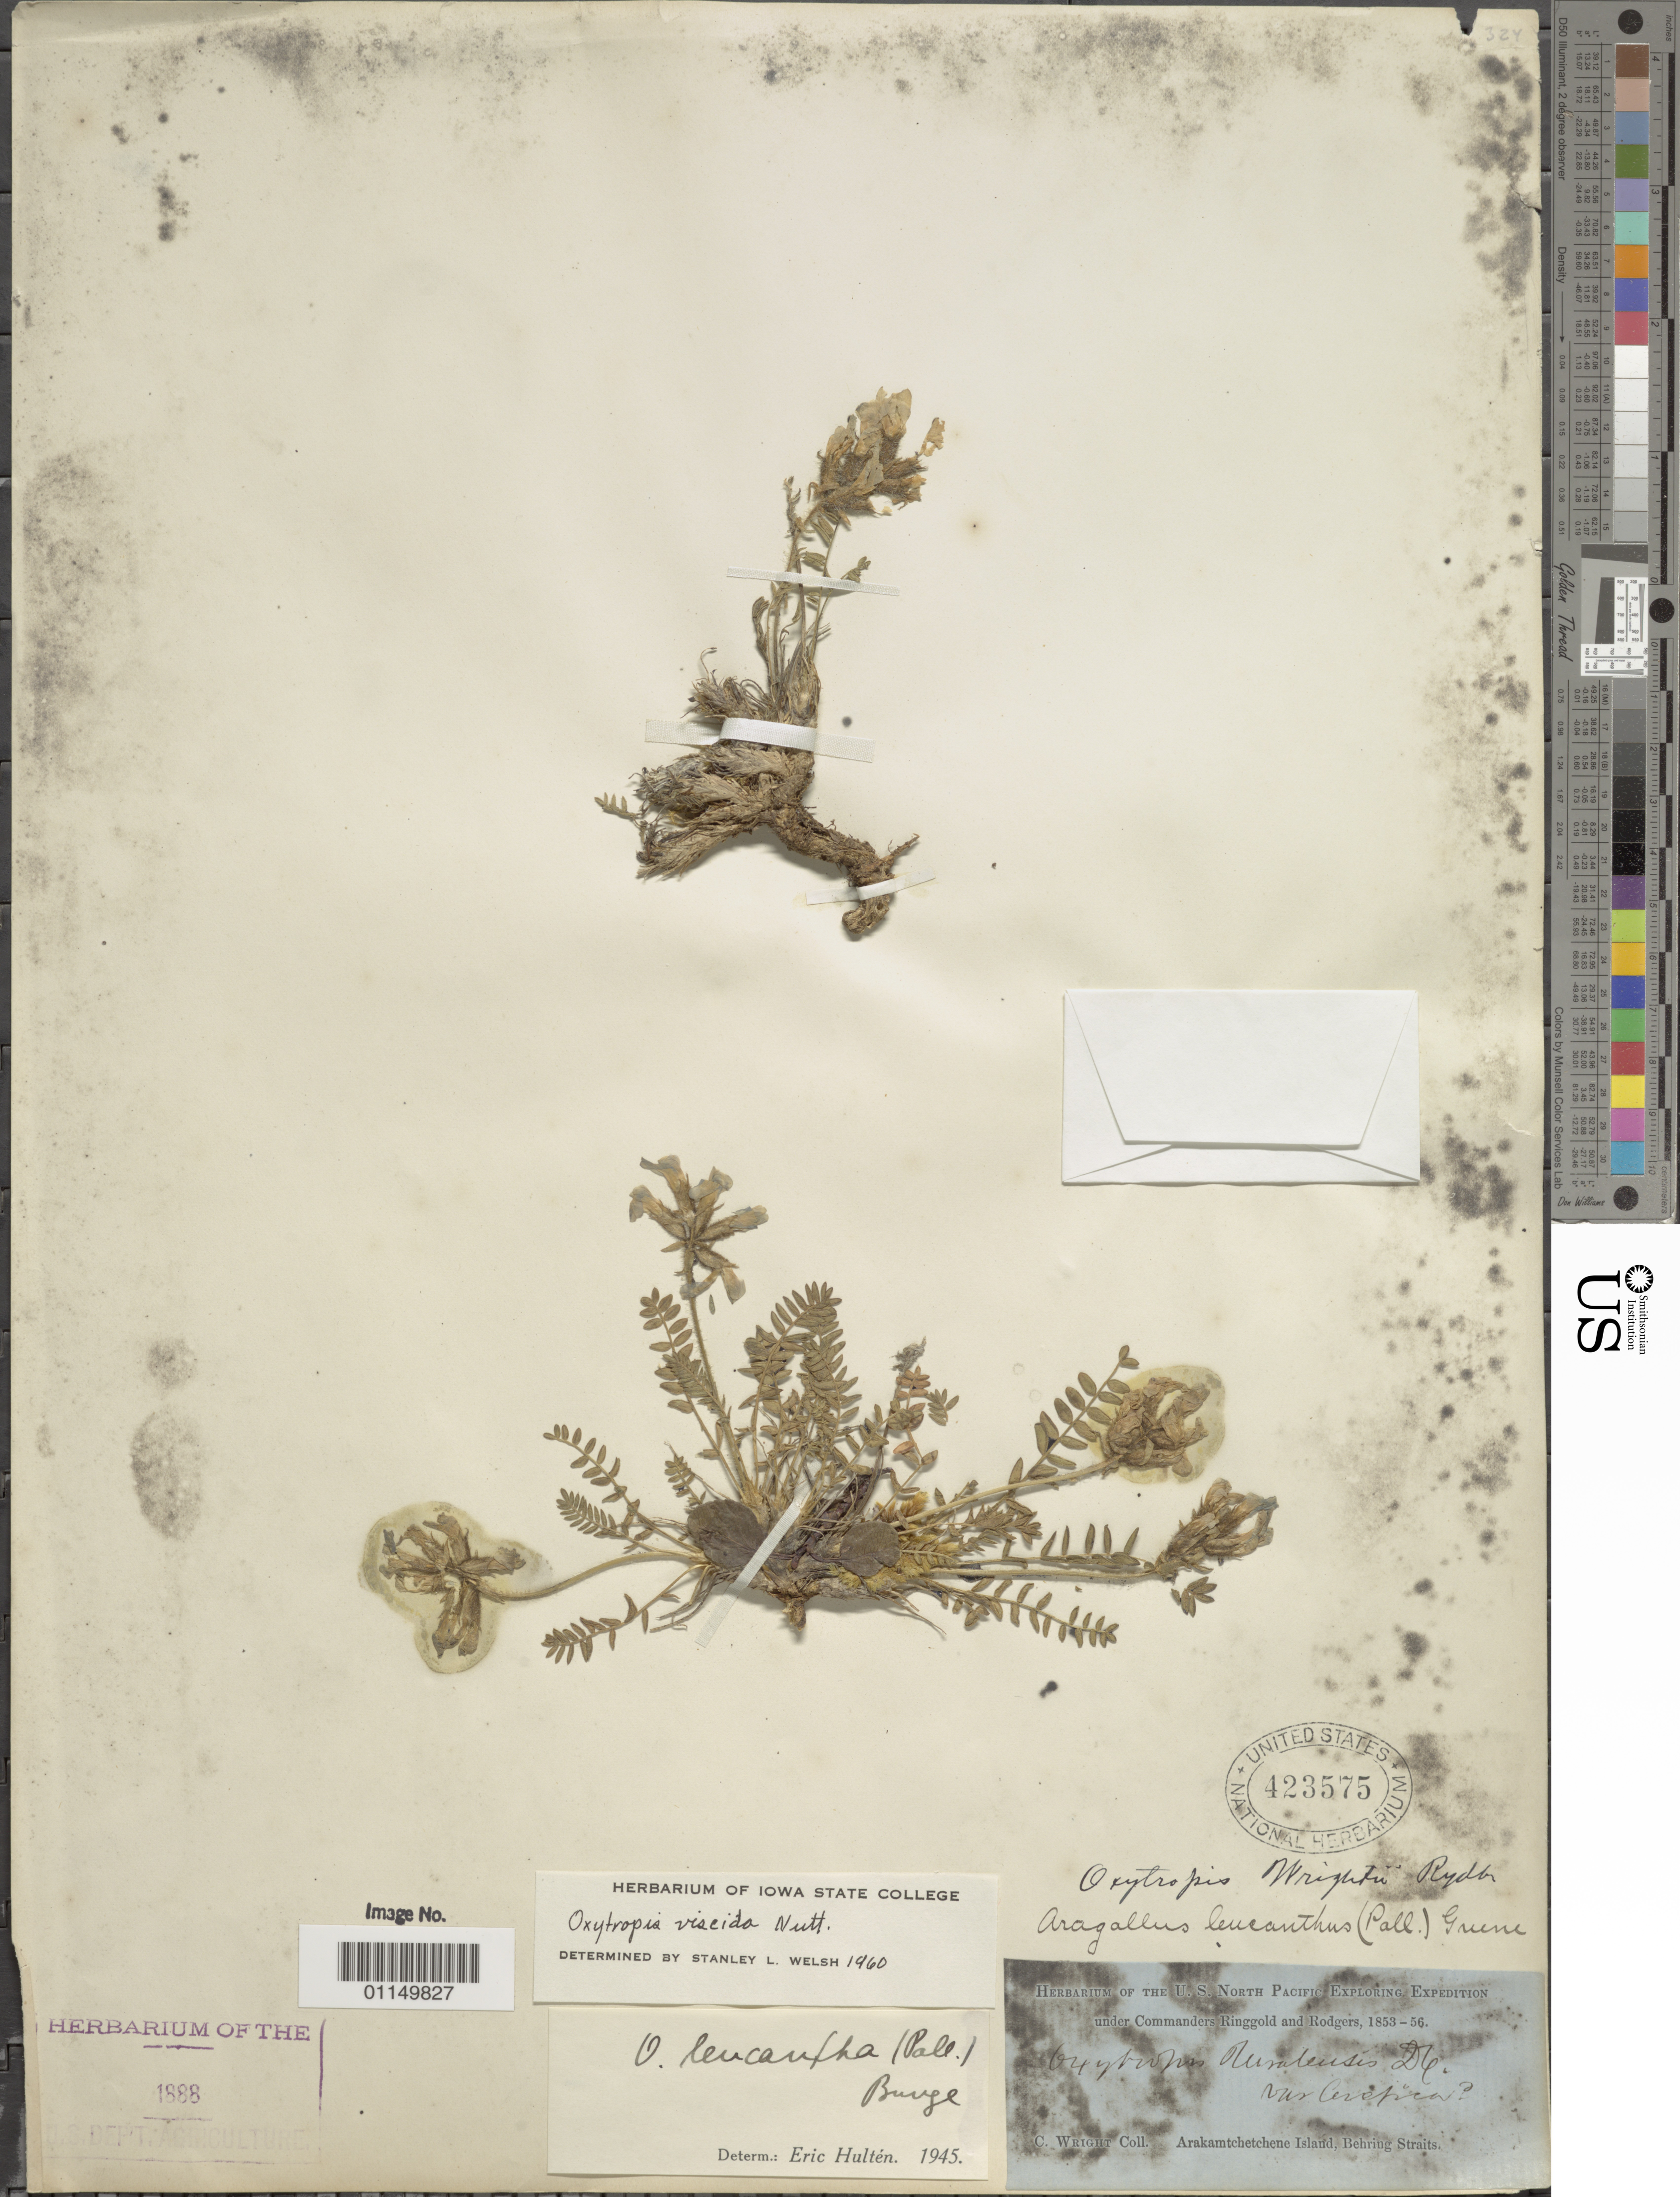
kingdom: Plantae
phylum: Tracheophyta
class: Magnoliopsida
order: Fabales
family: Fabaceae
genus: Oxytropis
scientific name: Oxytropis viscida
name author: Nutt.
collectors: C. Wright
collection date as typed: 1853 to -- --- 1856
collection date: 1853/1856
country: Russian Federation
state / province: Chukotka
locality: Arakamchechen Island, Behring Straits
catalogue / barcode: US 423575